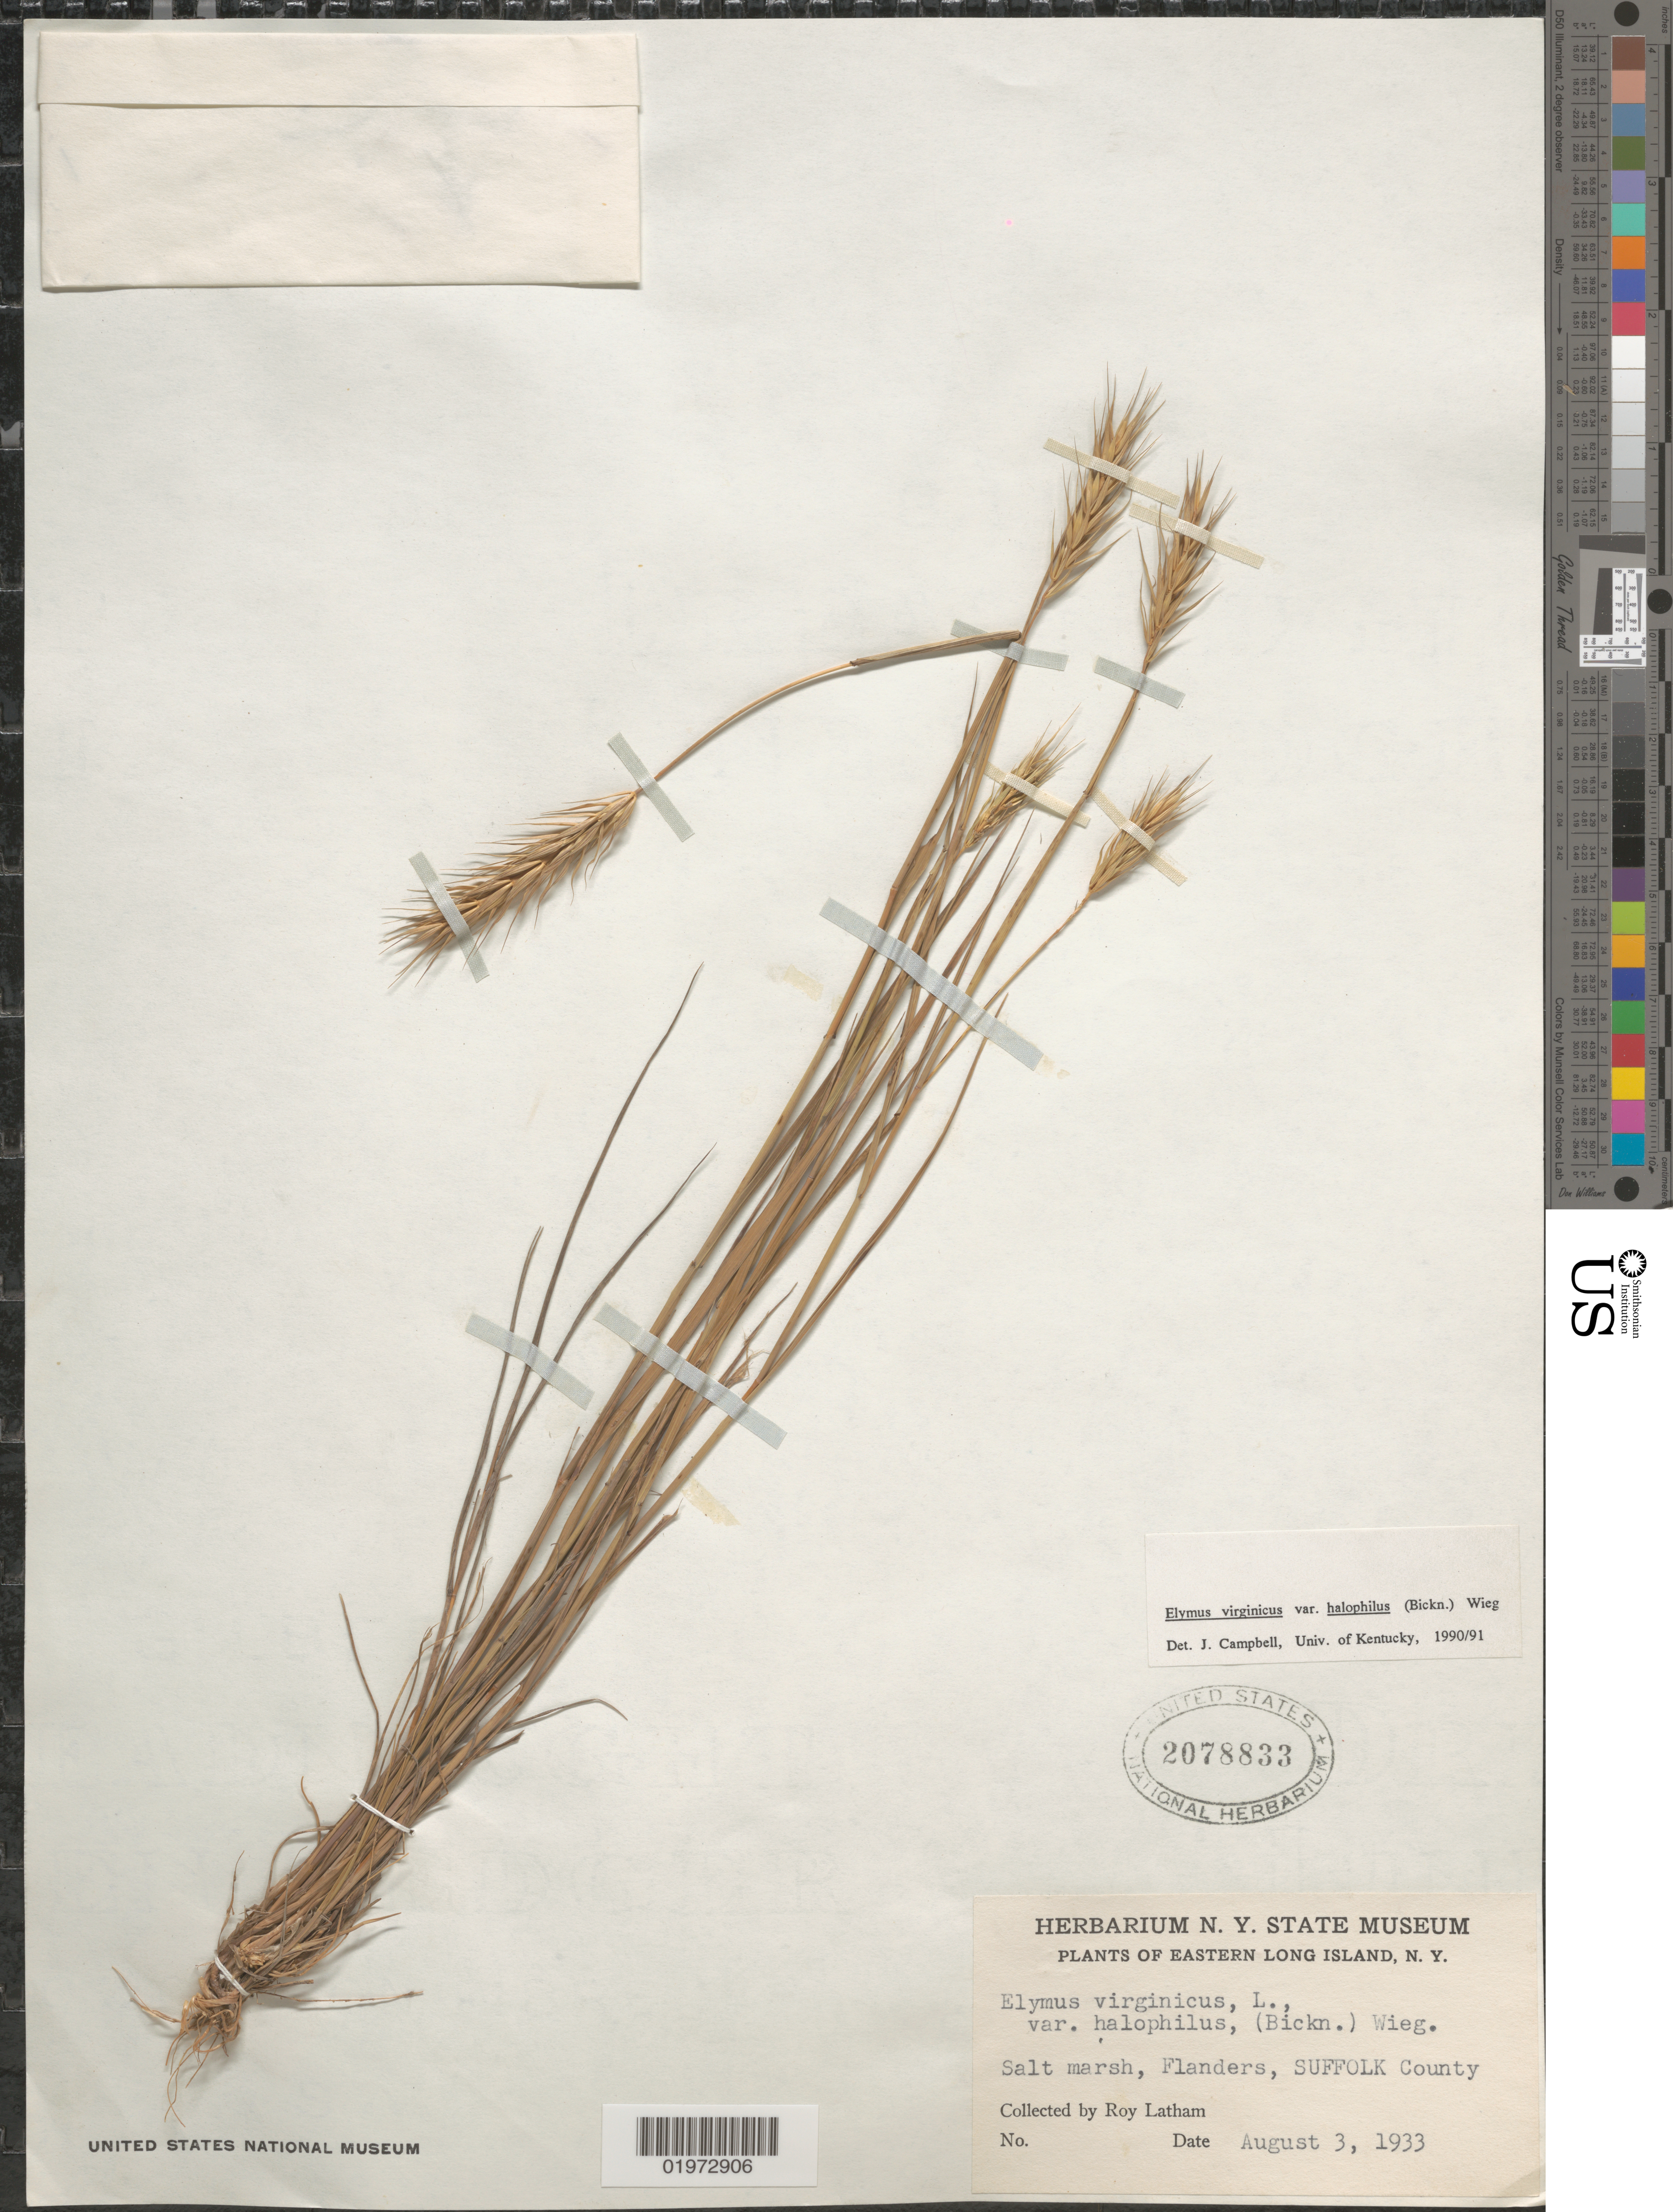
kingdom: Plantae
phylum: Tracheophyta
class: Liliopsida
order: Poales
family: Poaceae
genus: Elymus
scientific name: Elymus virginicus var. halophilus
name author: L.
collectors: R. Latham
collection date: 1933-08-03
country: United States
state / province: New York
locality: Eastern Long Island. Flanders, Suffolk County.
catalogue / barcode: US 2078833